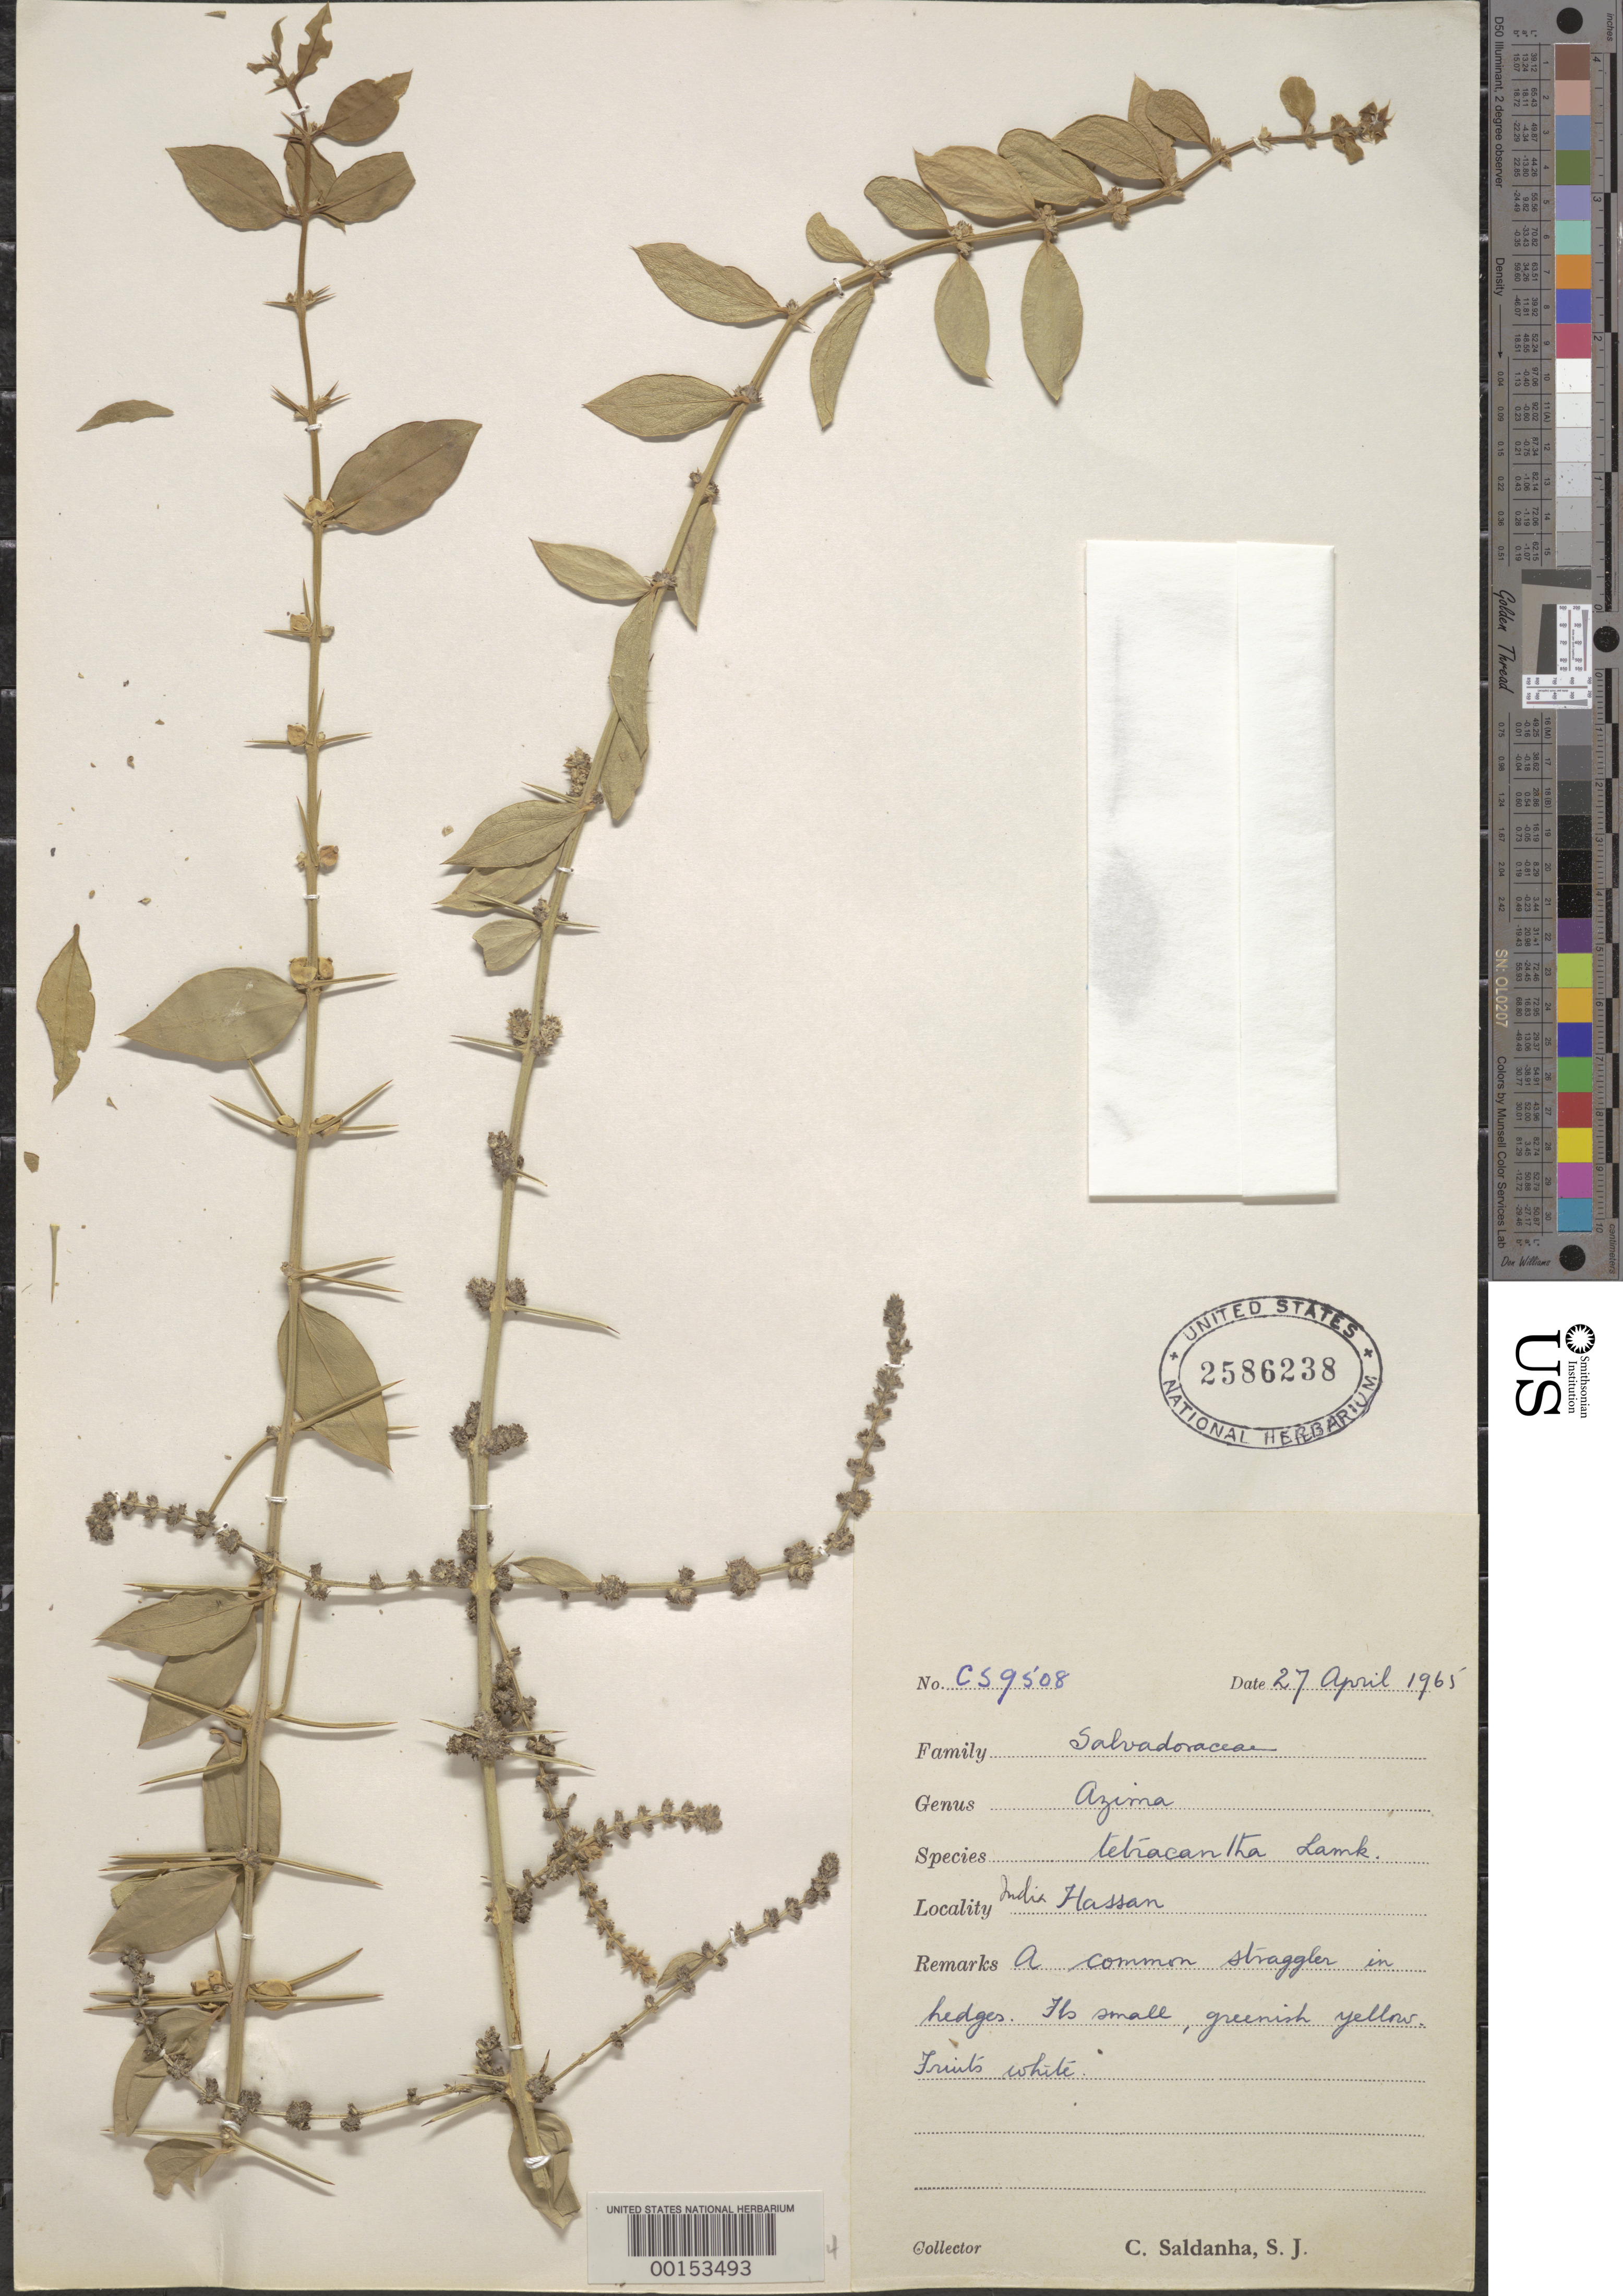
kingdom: Plantae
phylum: Tracheophyta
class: Magnoliopsida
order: Brassicales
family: Salvadoraceae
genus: Azima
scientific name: Azima tetracantha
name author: Lam.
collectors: C. Saldanha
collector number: CS9508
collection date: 1965-04-27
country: India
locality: Hassan.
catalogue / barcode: US 2586238